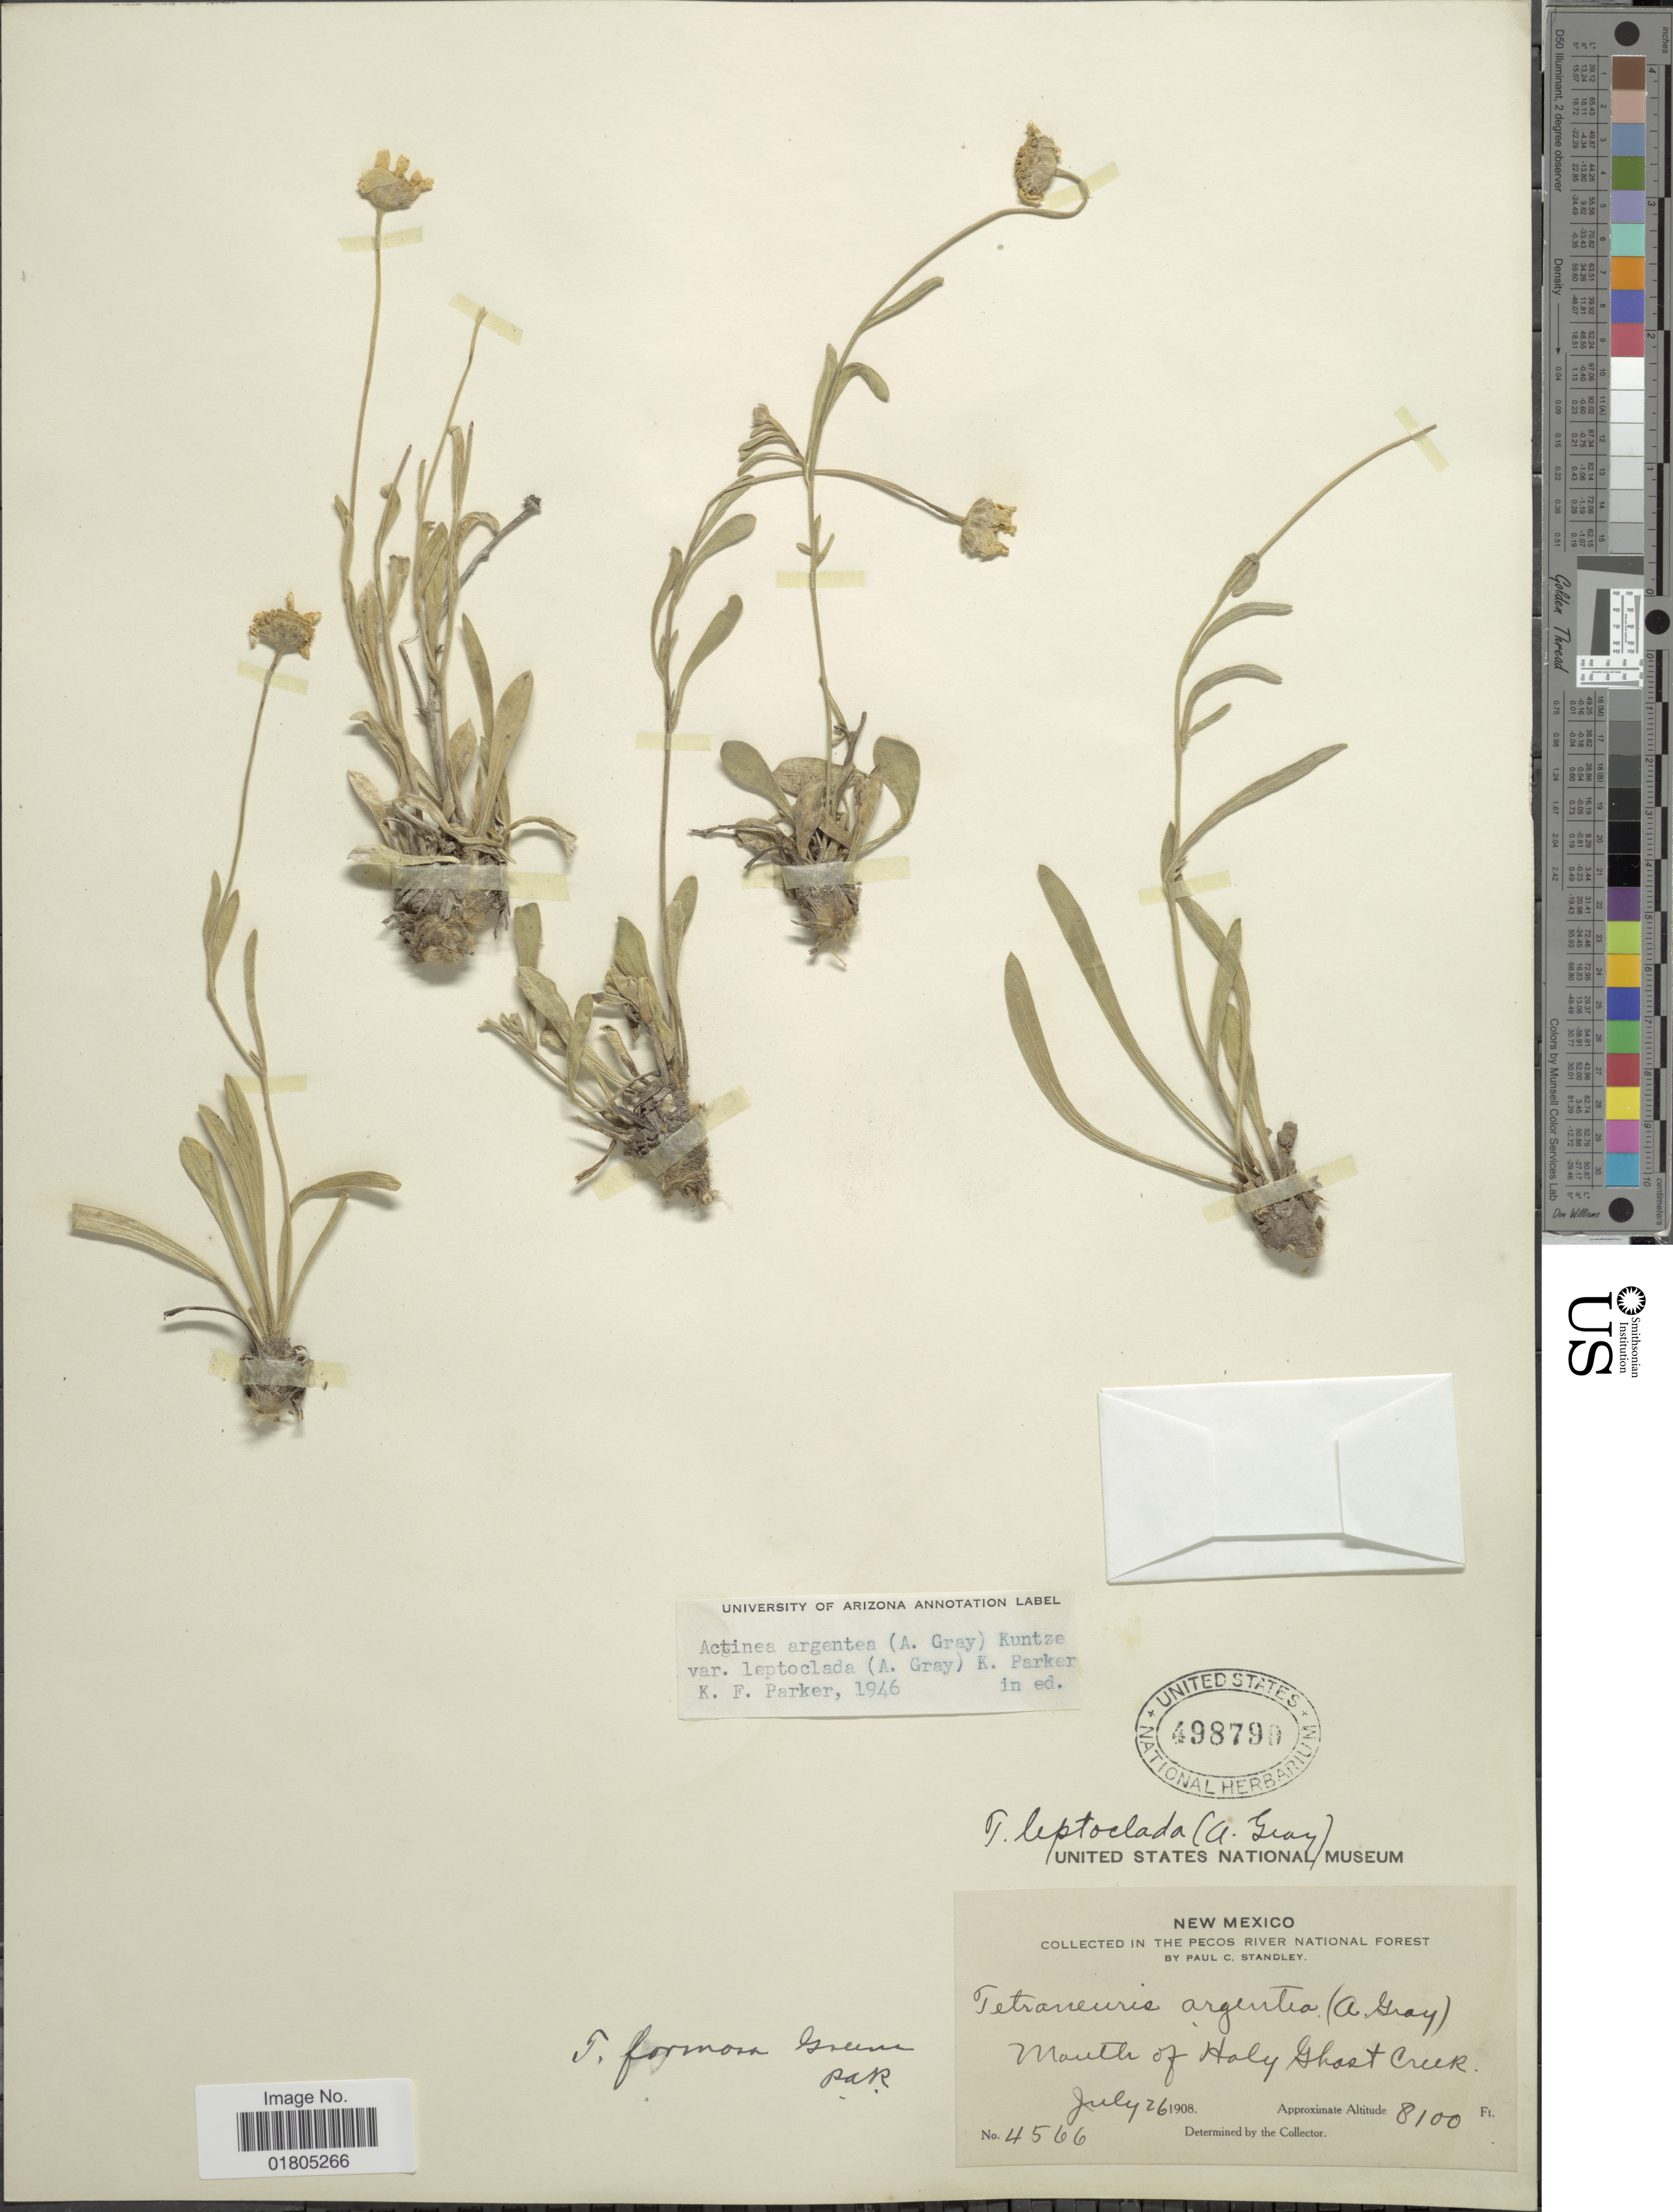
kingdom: Plantae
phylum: Tracheophyta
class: Magnoliopsida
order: Asterales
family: Asteraceae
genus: Actinea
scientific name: Actinea argentea var. leptoclada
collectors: P. C. Standley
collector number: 4566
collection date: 1908-07-26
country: United States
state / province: New Mexico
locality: In The Pecos River National Forest, Mouth of Holy Ghost Creek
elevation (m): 2469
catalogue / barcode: US 498790